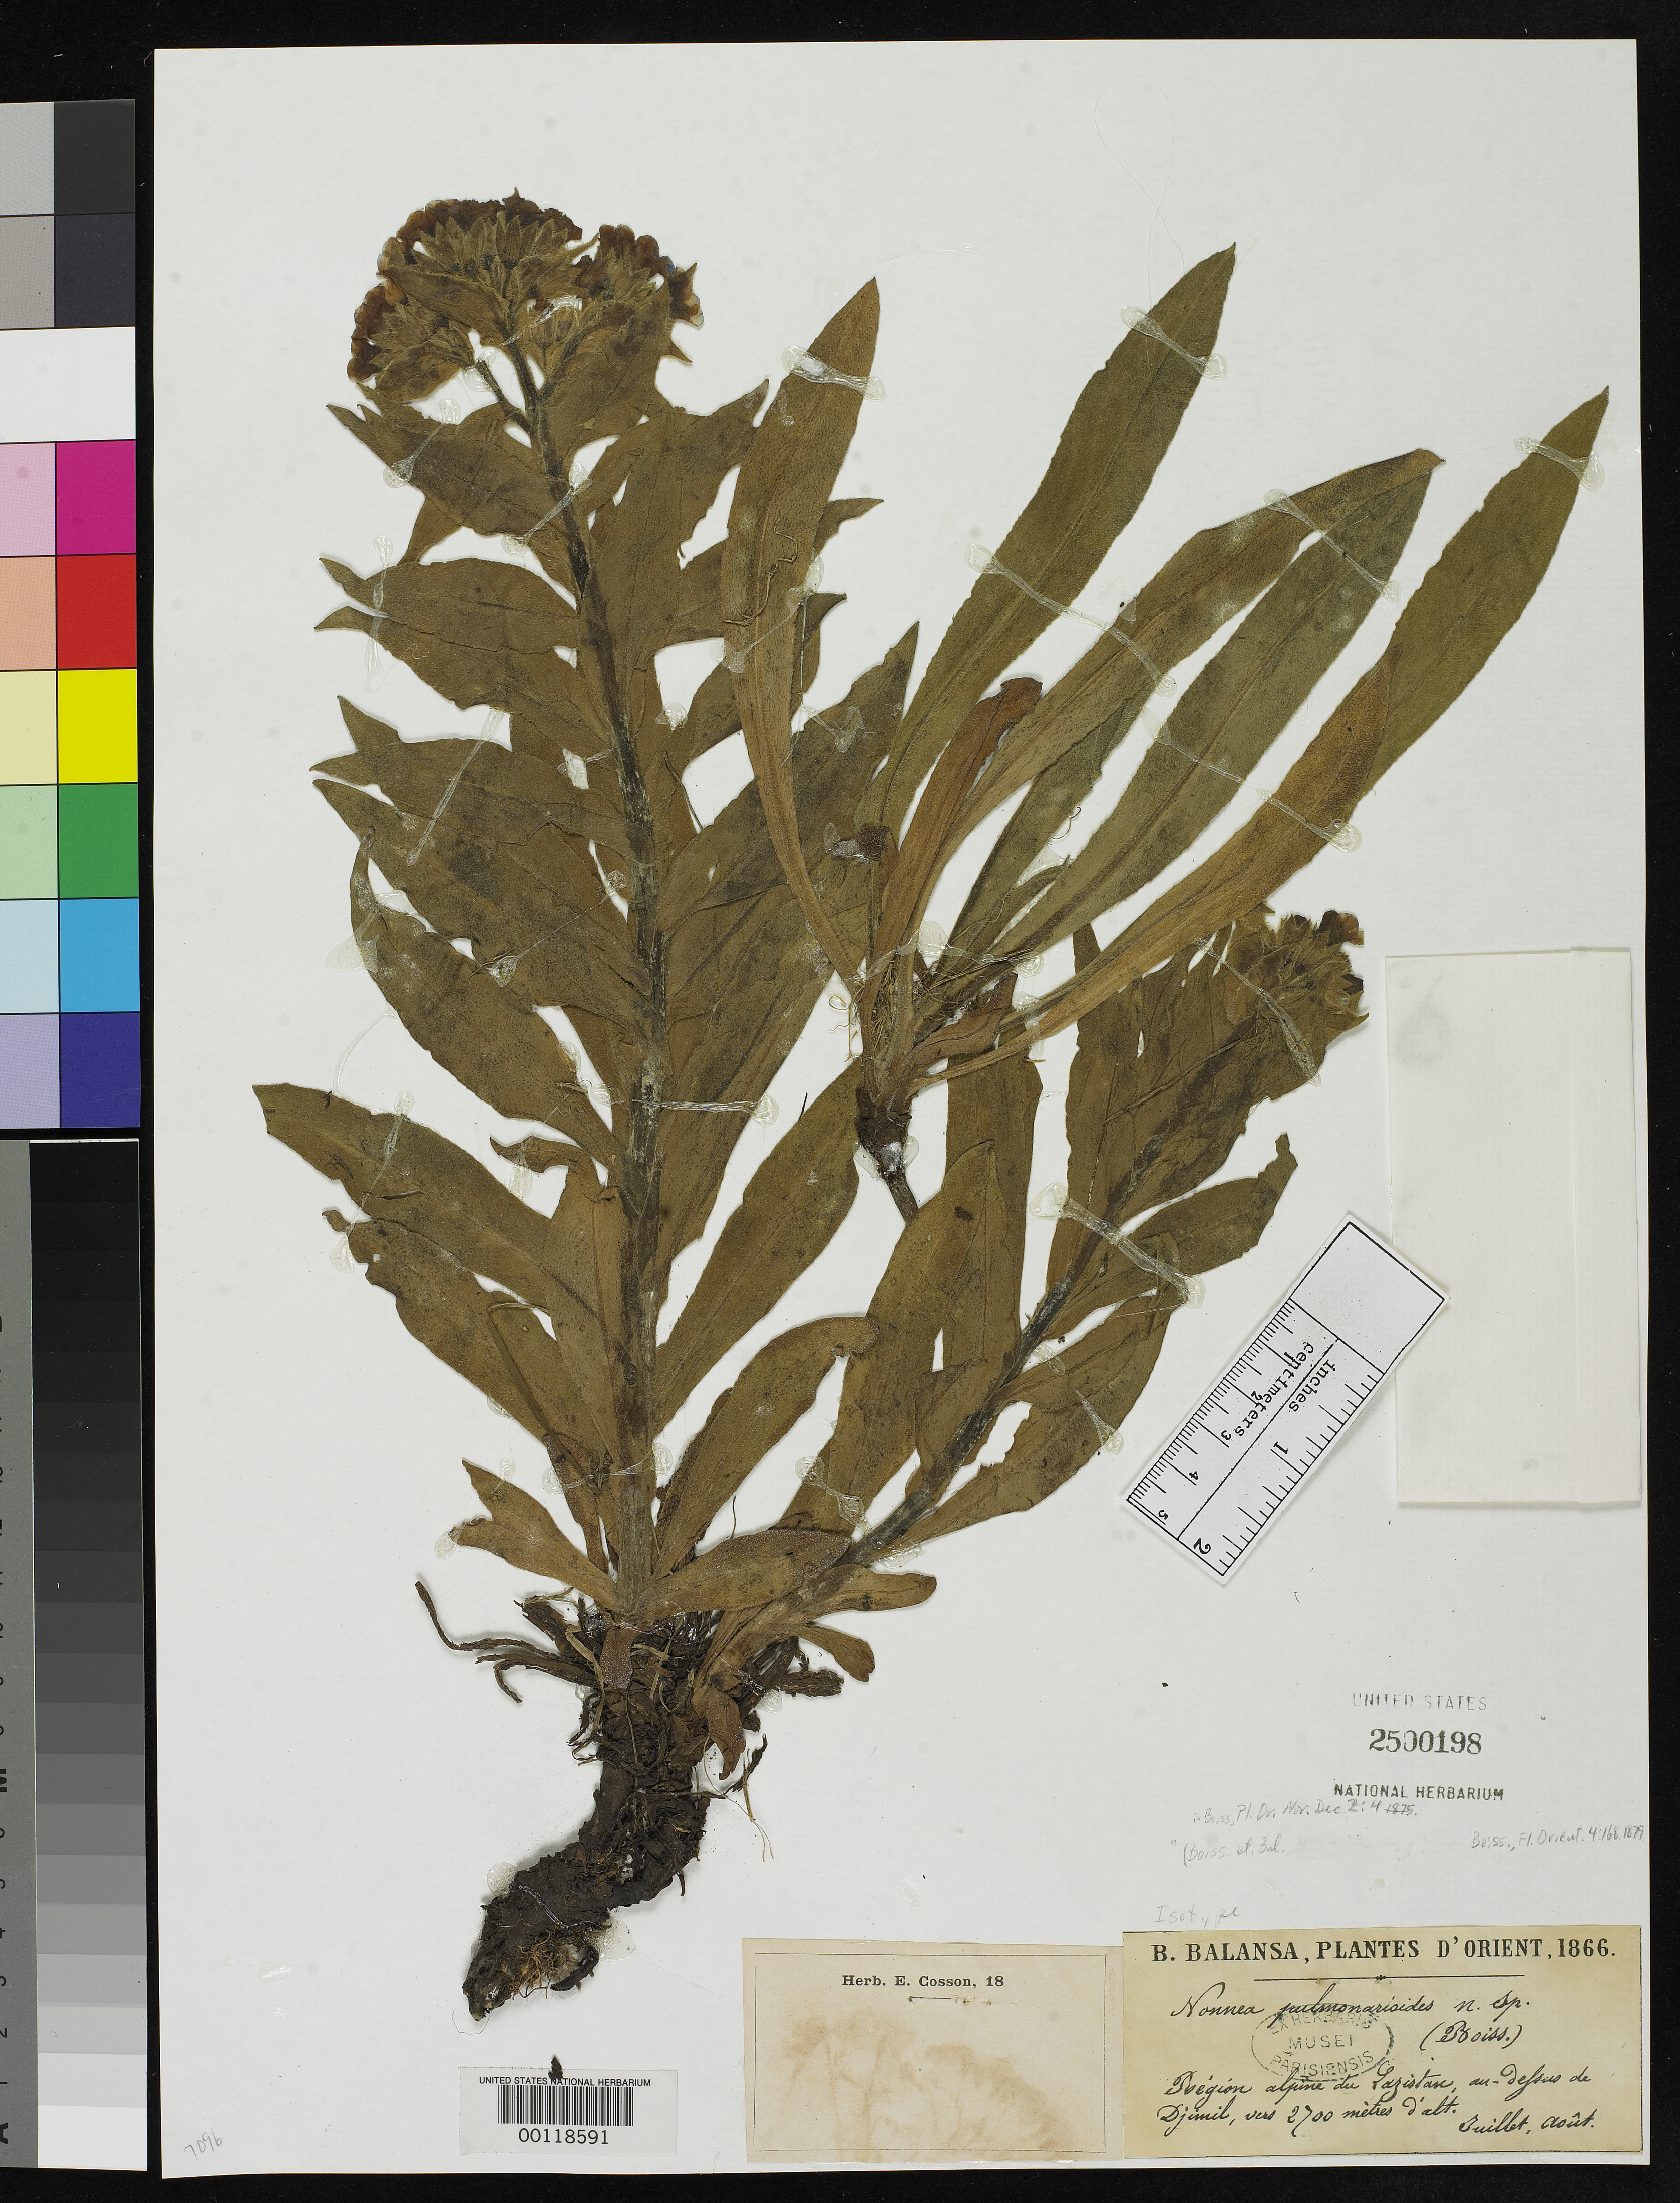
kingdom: Plantae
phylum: Tracheophyta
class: Magnoliopsida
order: Boraginales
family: Boraginaceae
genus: Nonea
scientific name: Nonea pulmonarioides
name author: Boiss. & Balansa ex Boiss.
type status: Isotype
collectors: B. Balansa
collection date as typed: Jul 1866 to -- Aug 1866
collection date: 1866-07/1866-08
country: Turkey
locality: Lazistan, above Djimil.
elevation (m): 2700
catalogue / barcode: US 2500198